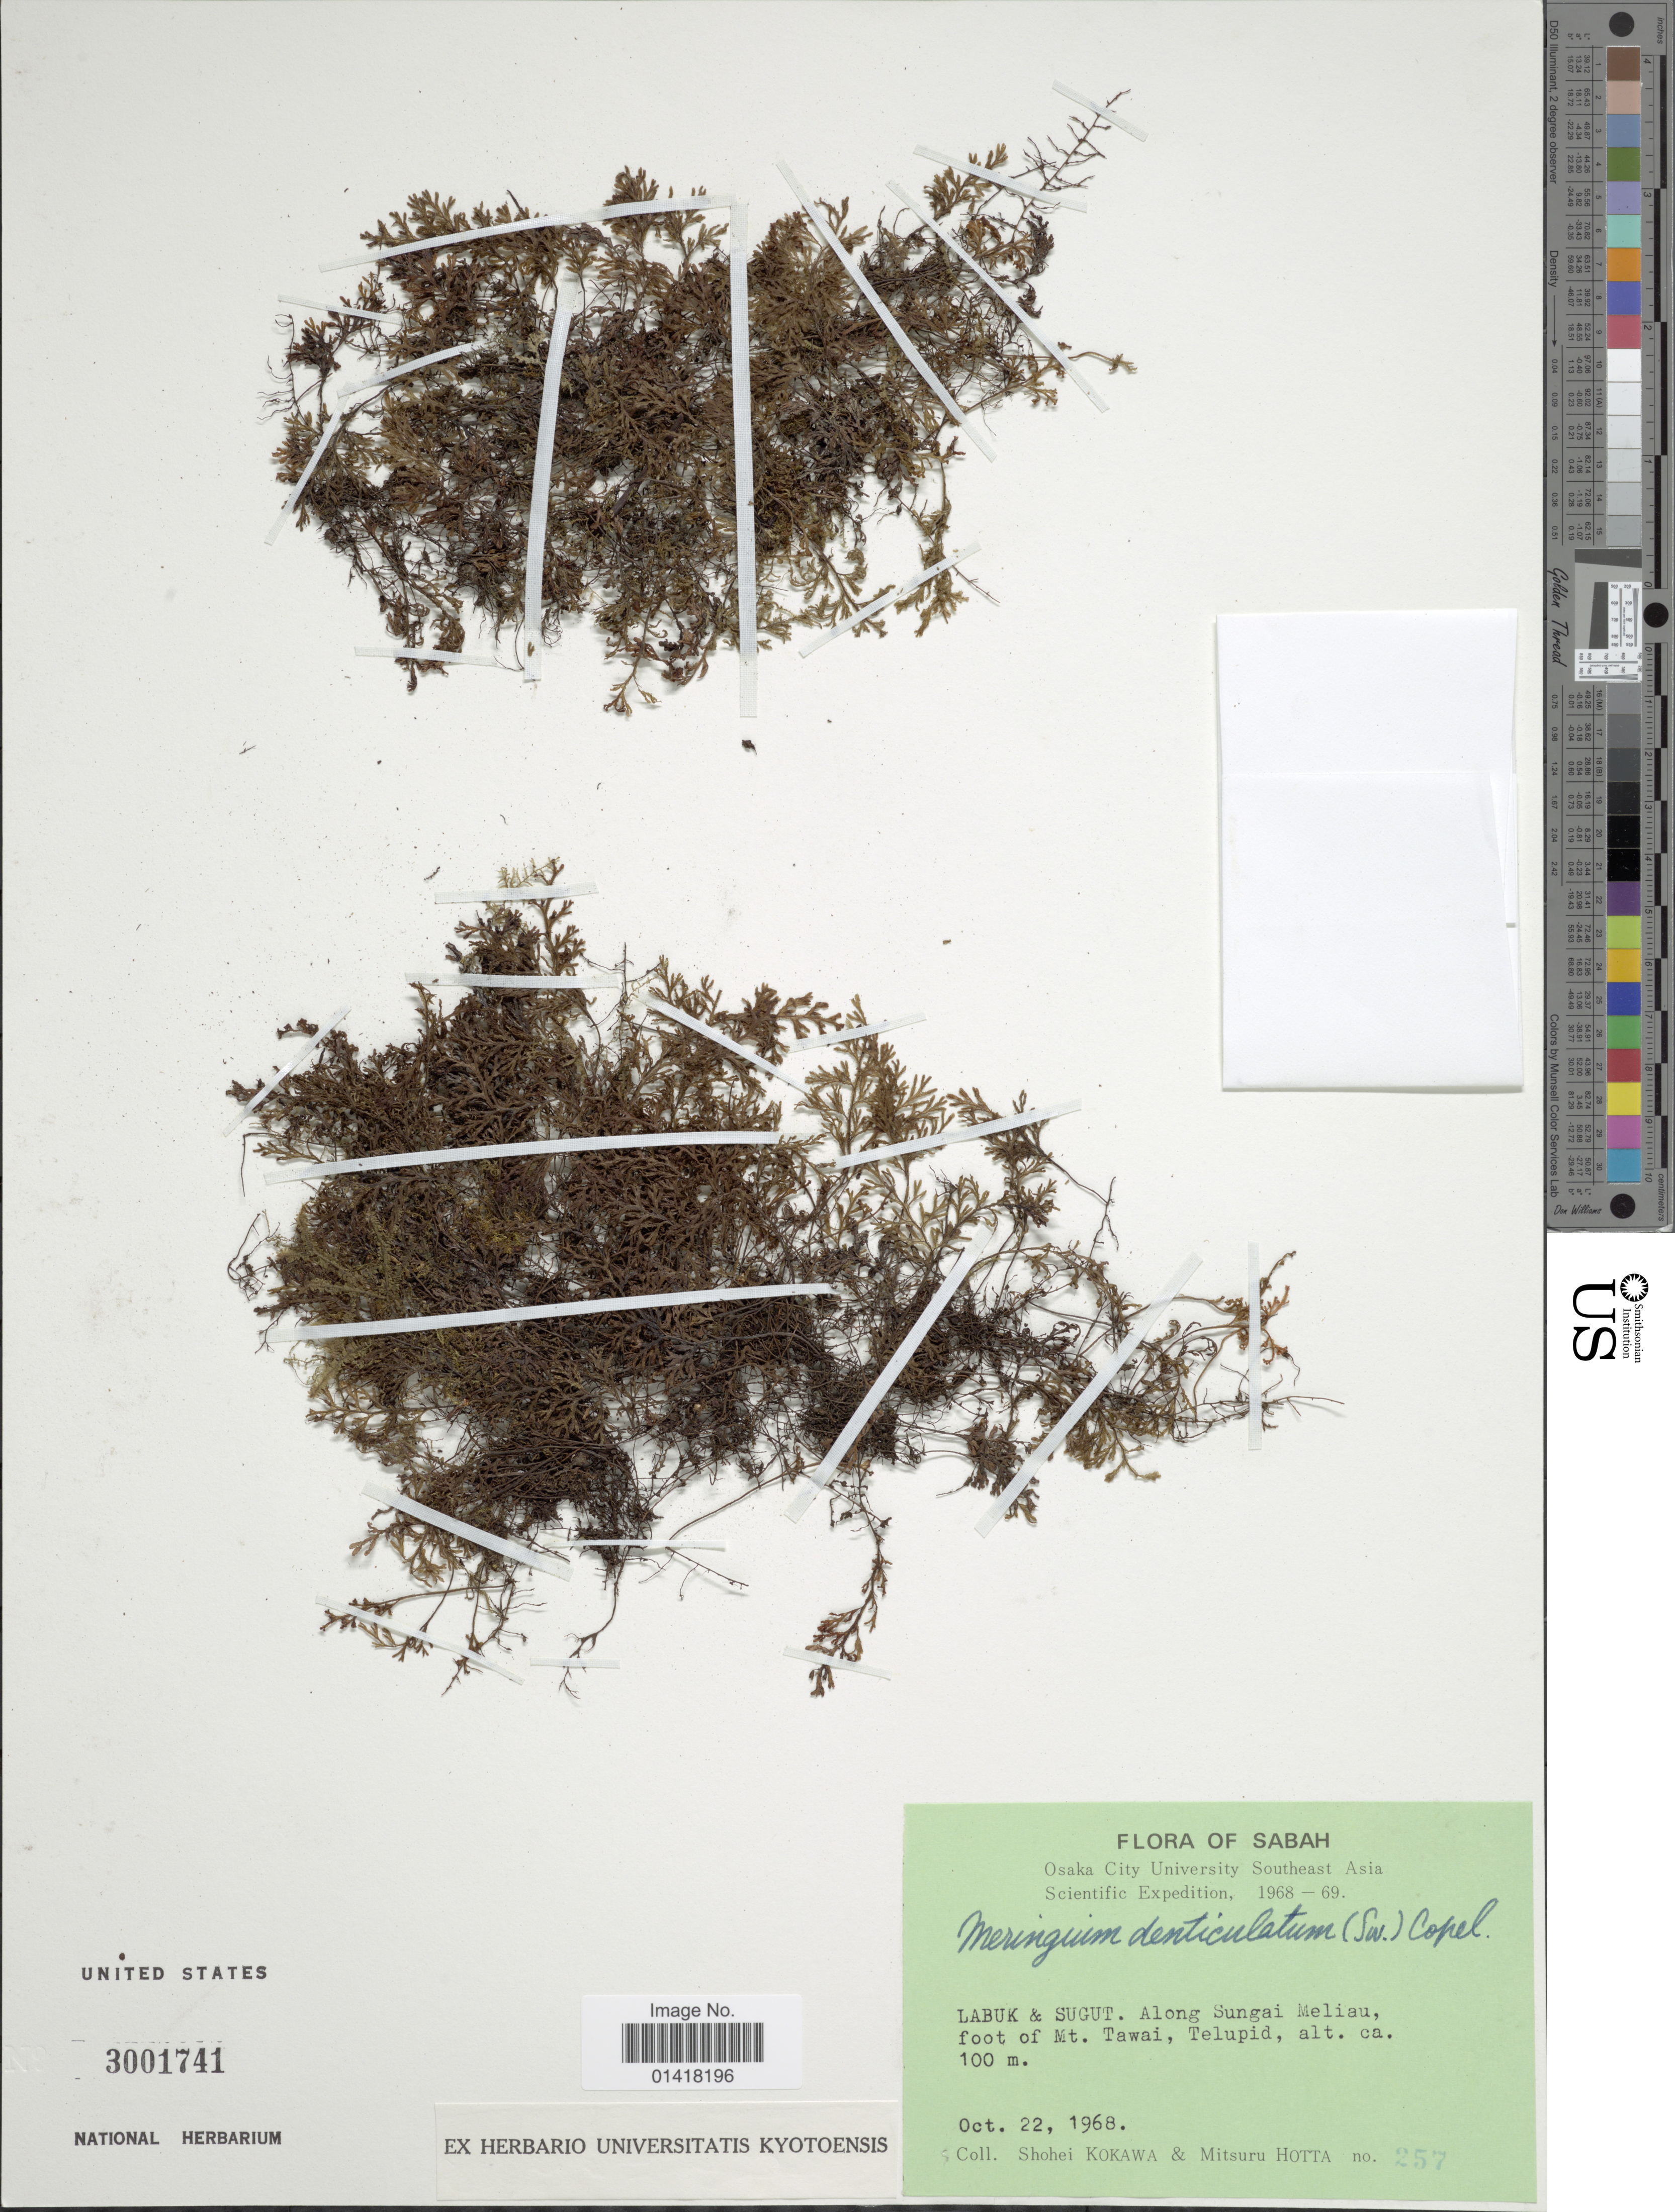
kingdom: Plantae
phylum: Tracheophyta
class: Polypodiopsida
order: Hymenophyllales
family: Hymenophyllaceae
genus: Hymenophyllum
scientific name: Hymenophyllum denticulatum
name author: Sw.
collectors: S. Kokawa & M. Hotta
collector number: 257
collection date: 1968-10-22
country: Malaysia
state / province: Sabah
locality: Labuk & Sugut. Along Sungai Meliau. foot of Mt. Tawai, Telupid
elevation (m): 100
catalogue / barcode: US 3001741